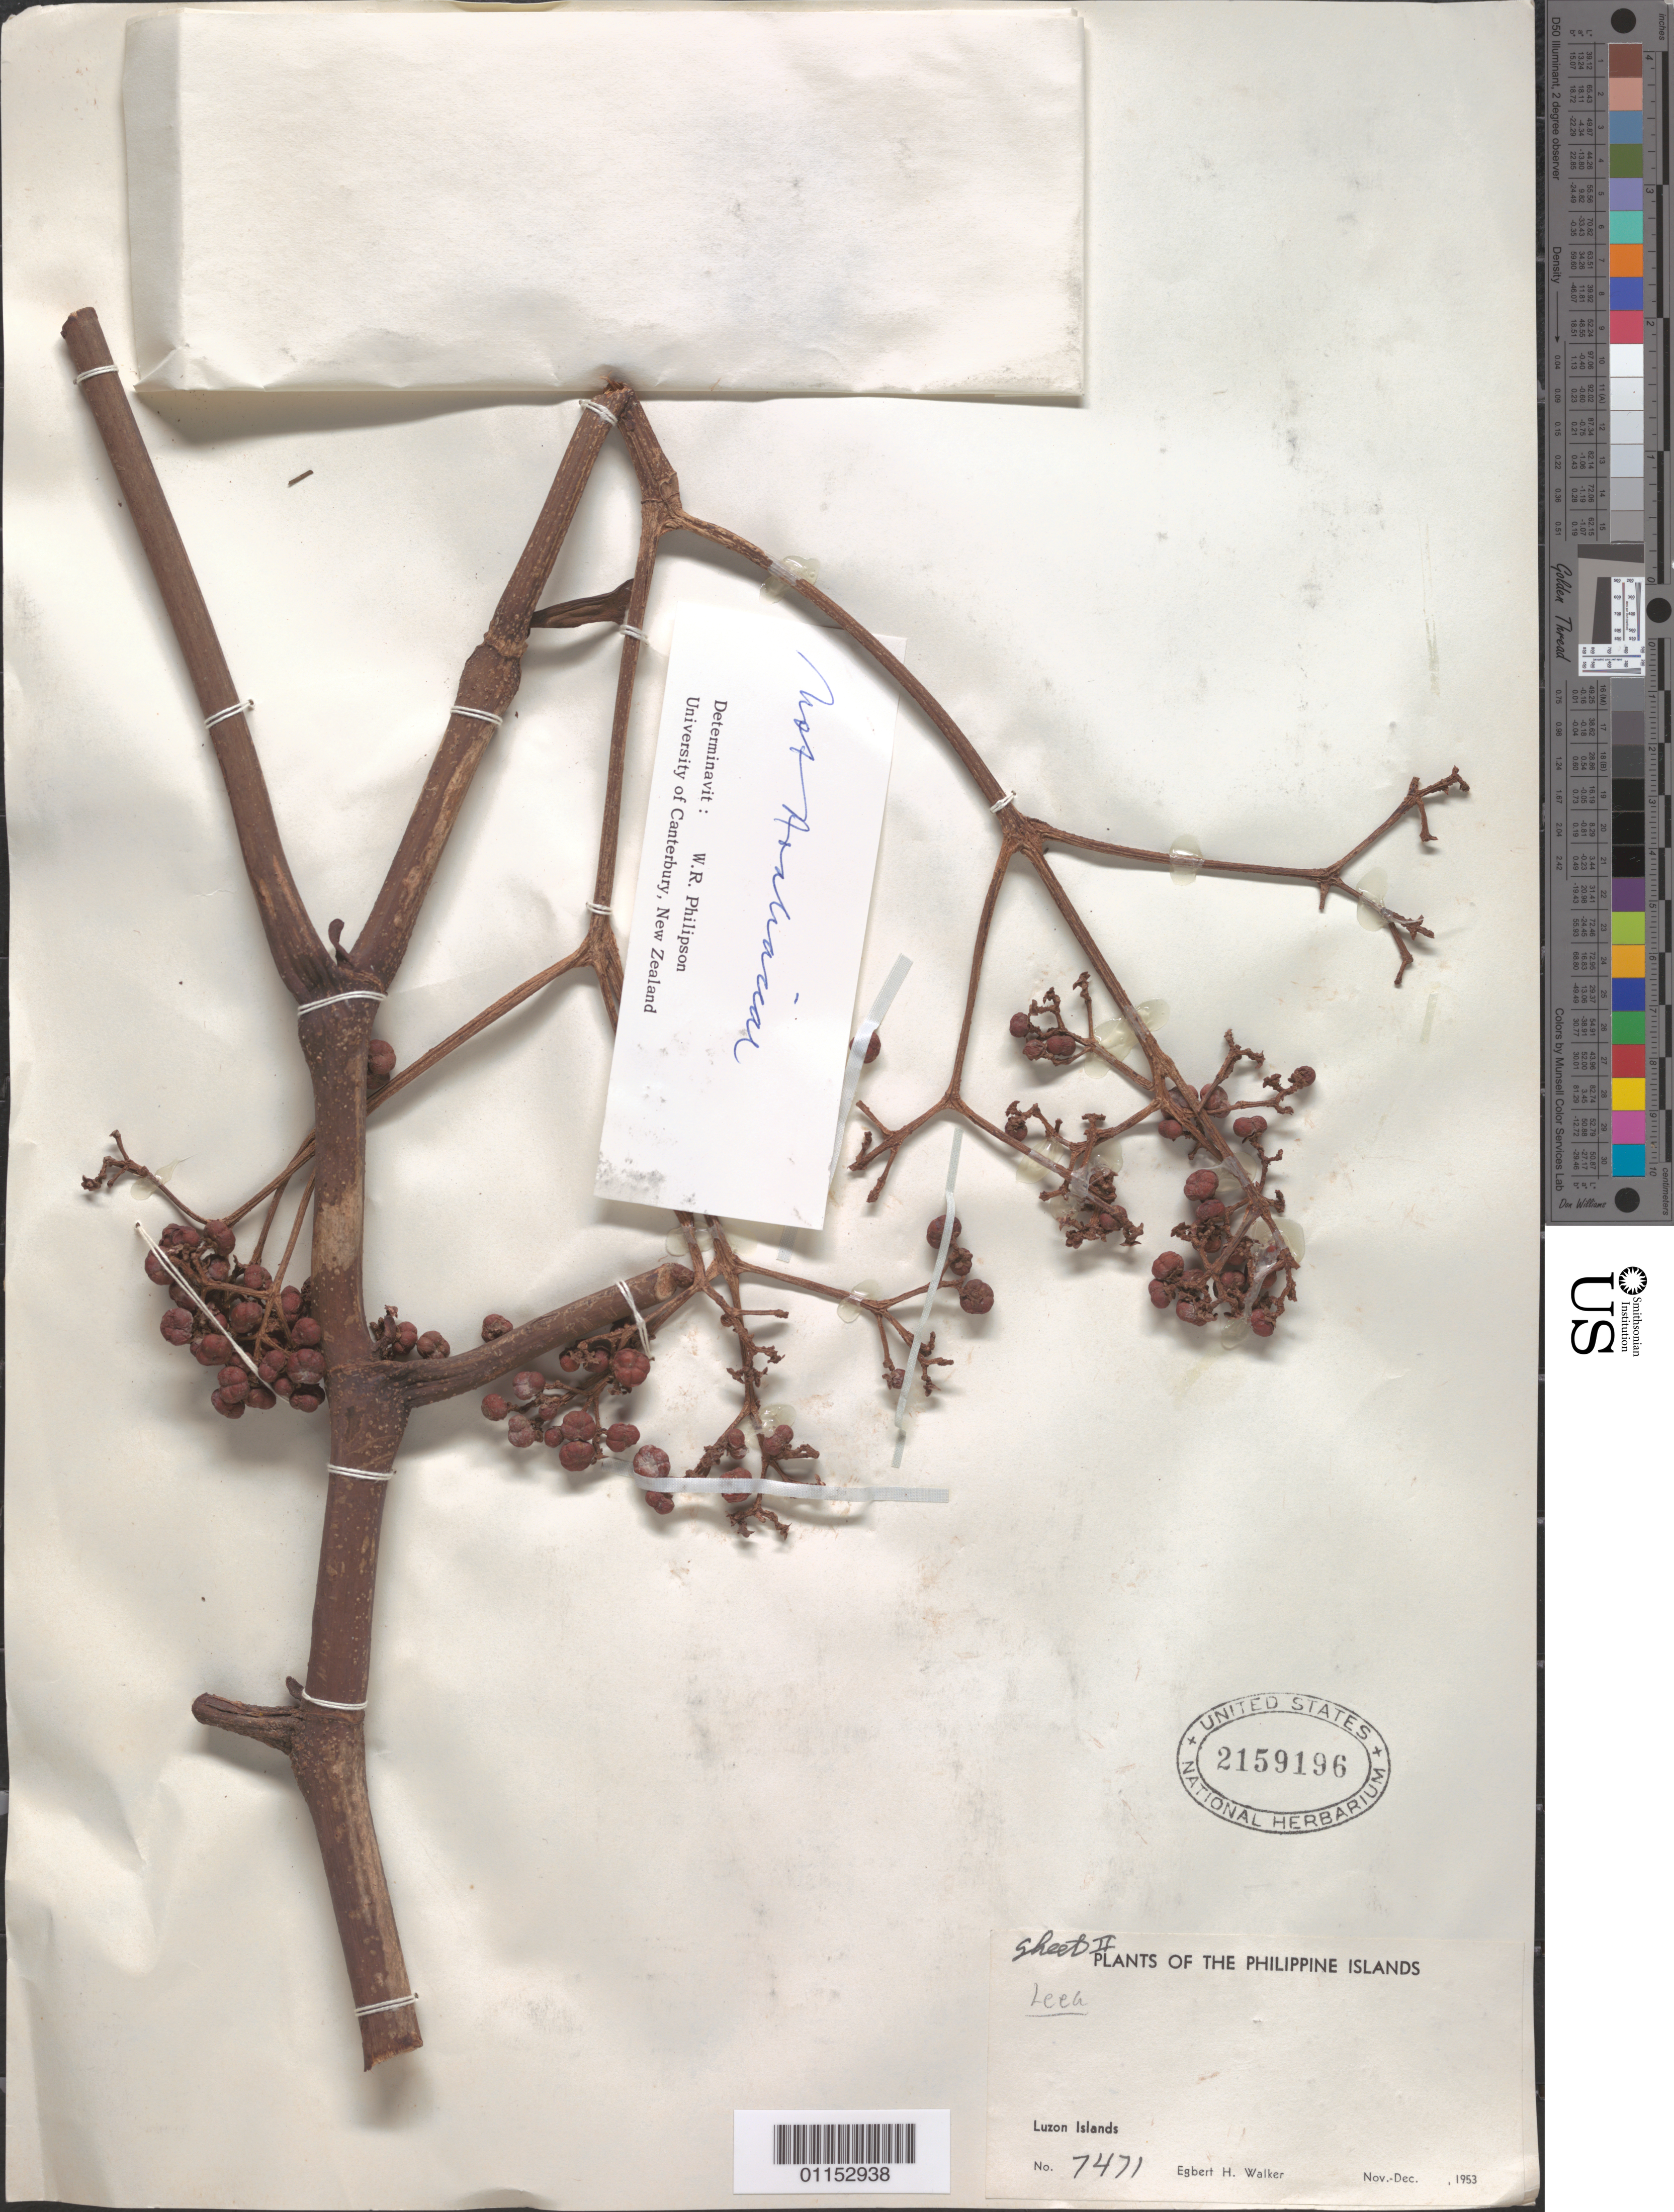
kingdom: Plantae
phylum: Tracheophyta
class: Magnoliopsida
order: Vitales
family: Vitaceae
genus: Leea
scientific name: Leea sp.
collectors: E. H. Walker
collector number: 7471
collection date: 1952-11/1953-12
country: Philippines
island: Luzon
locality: Luzon Islands.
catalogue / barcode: US 2159196